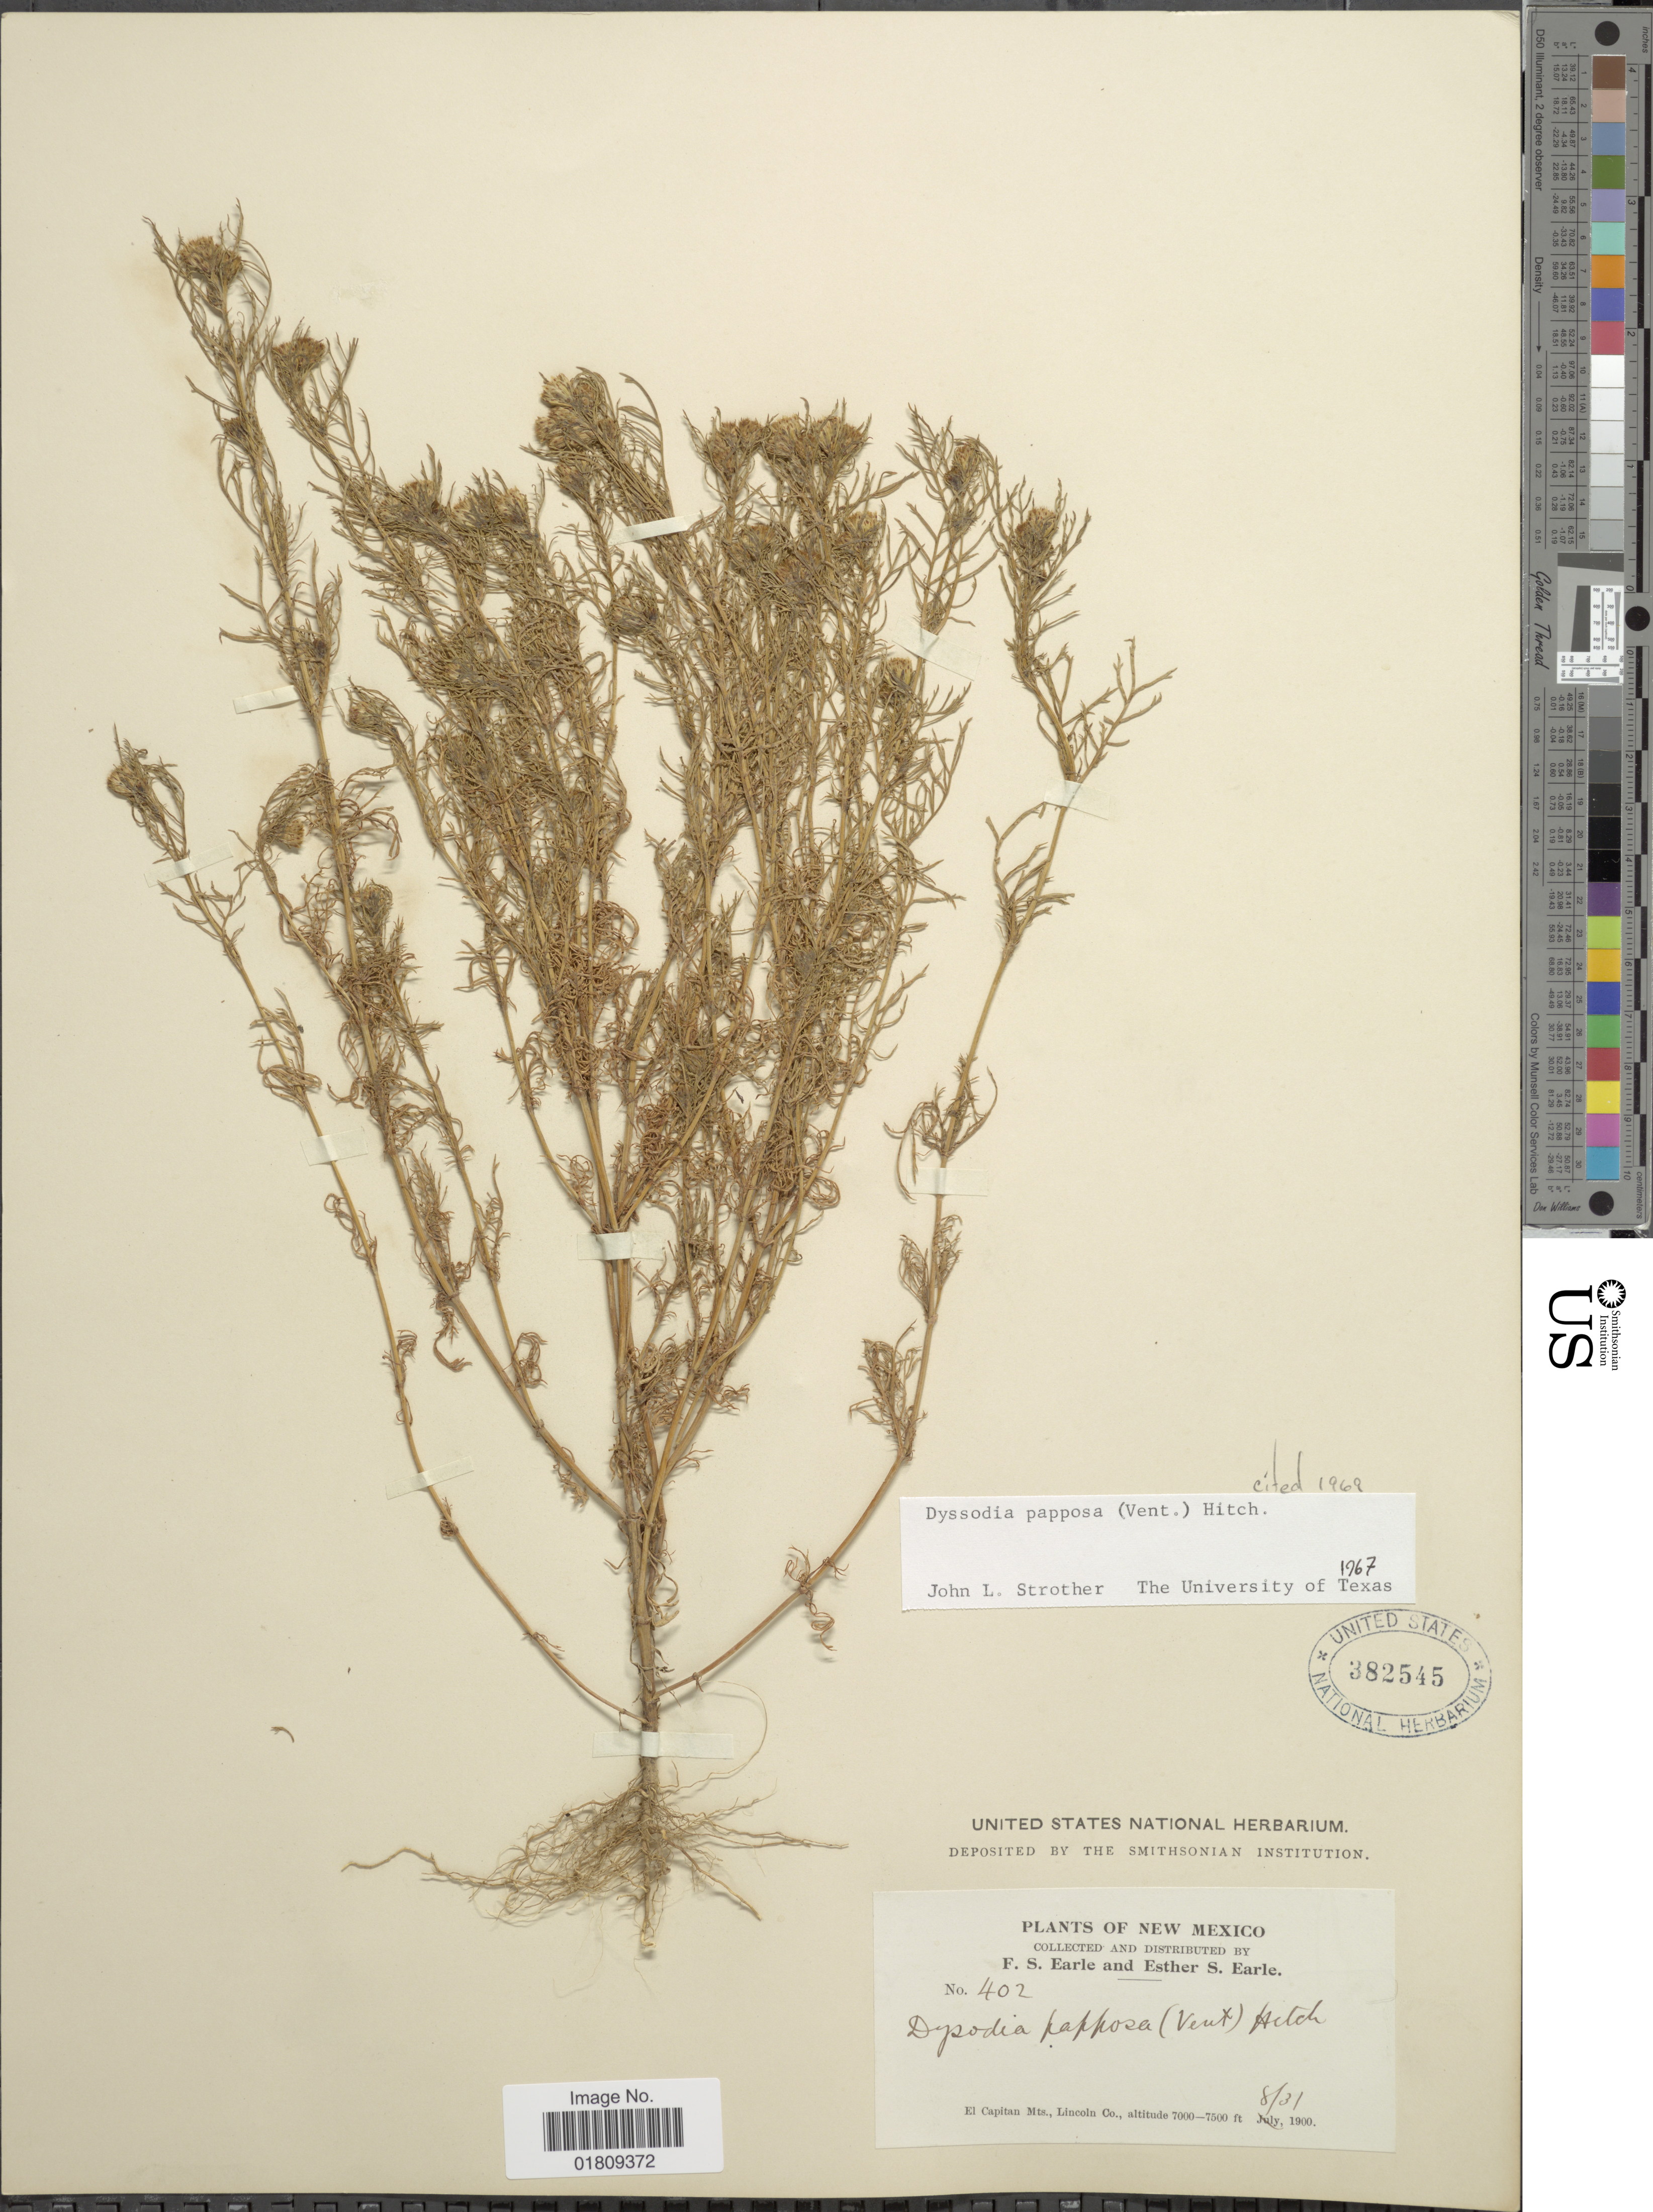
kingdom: Plantae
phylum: Tracheophyta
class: Magnoliopsida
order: Asterales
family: Asteraceae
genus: Dyssodia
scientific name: Dyssodia papposa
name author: (Vent.) Hitchc.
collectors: F. S. Earle & E. S. Earle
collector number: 402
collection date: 1900-08-31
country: United States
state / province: New Mexico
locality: El Capitan Mts., Lincoln Co.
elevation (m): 2134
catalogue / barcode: US 382545